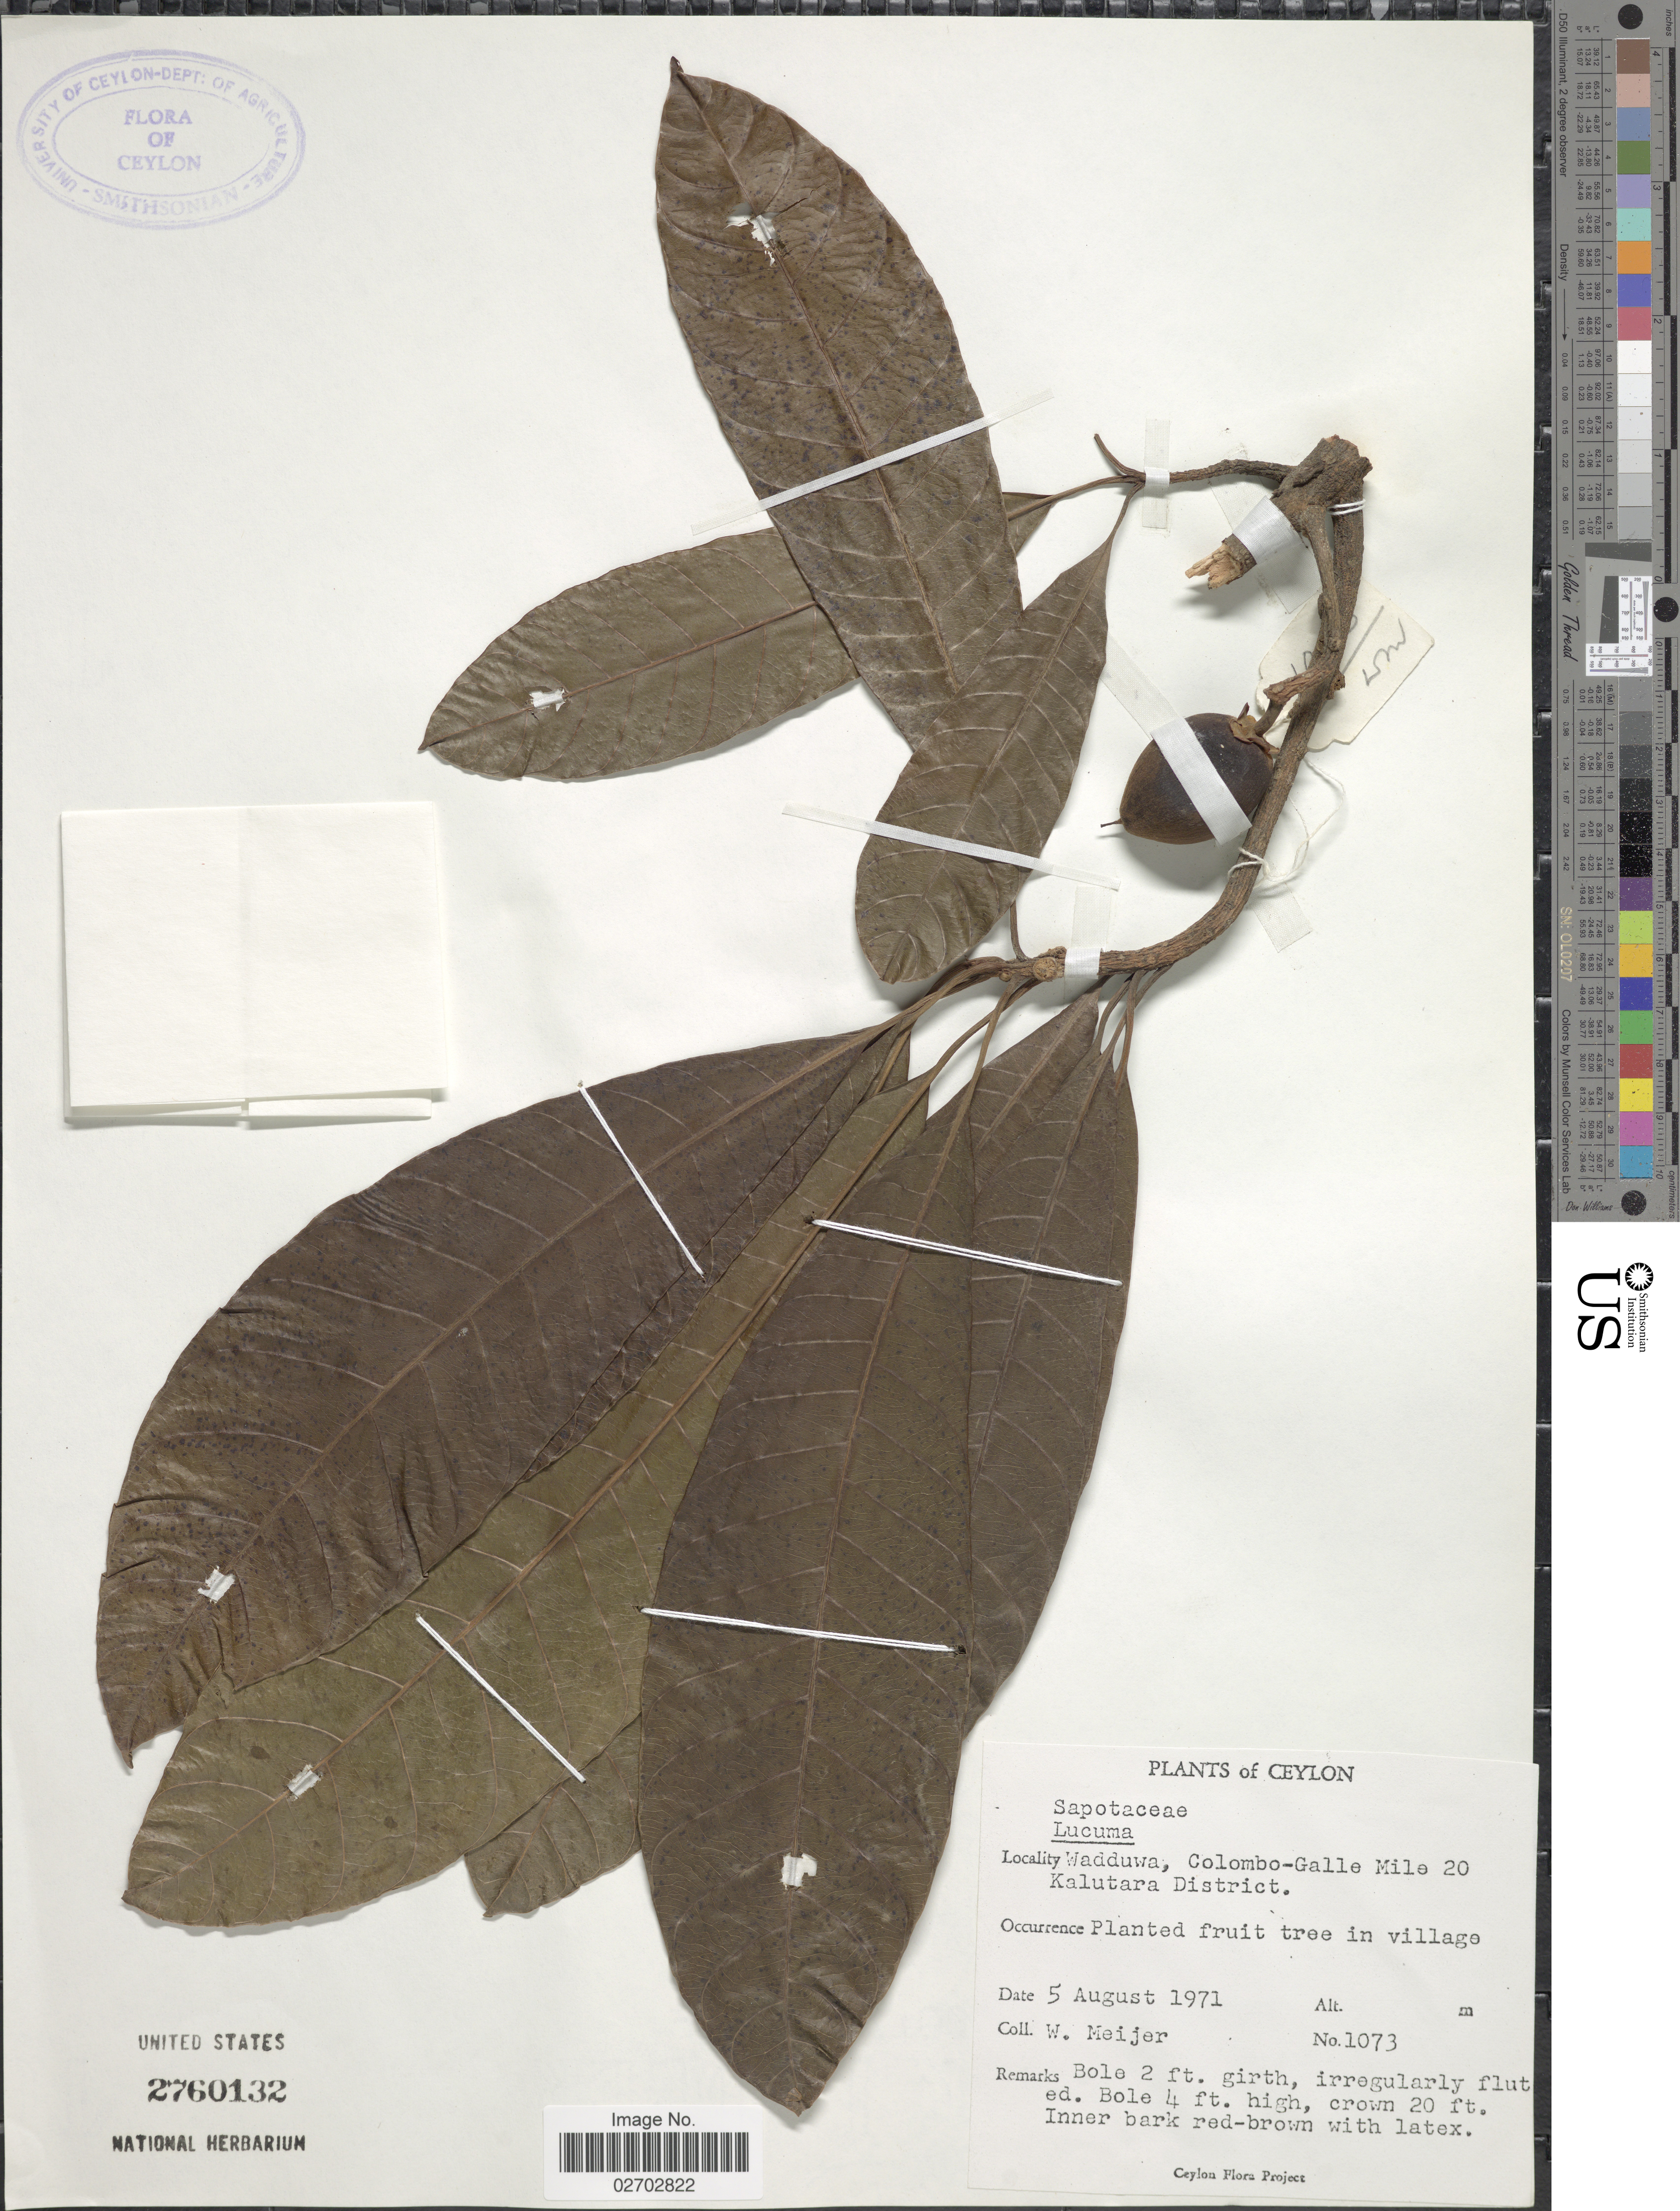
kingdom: Plantae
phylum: Tracheophyta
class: Magnoliopsida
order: Ericales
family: Sapotaceae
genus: Pouteria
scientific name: Pouteria sp.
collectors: W. Meijer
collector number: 1073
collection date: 1971-08-05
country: Sri Lanka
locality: Ceylon. Wadduwa, Colombo-Galle Mile 20 Kalutara District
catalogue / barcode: US 2760132